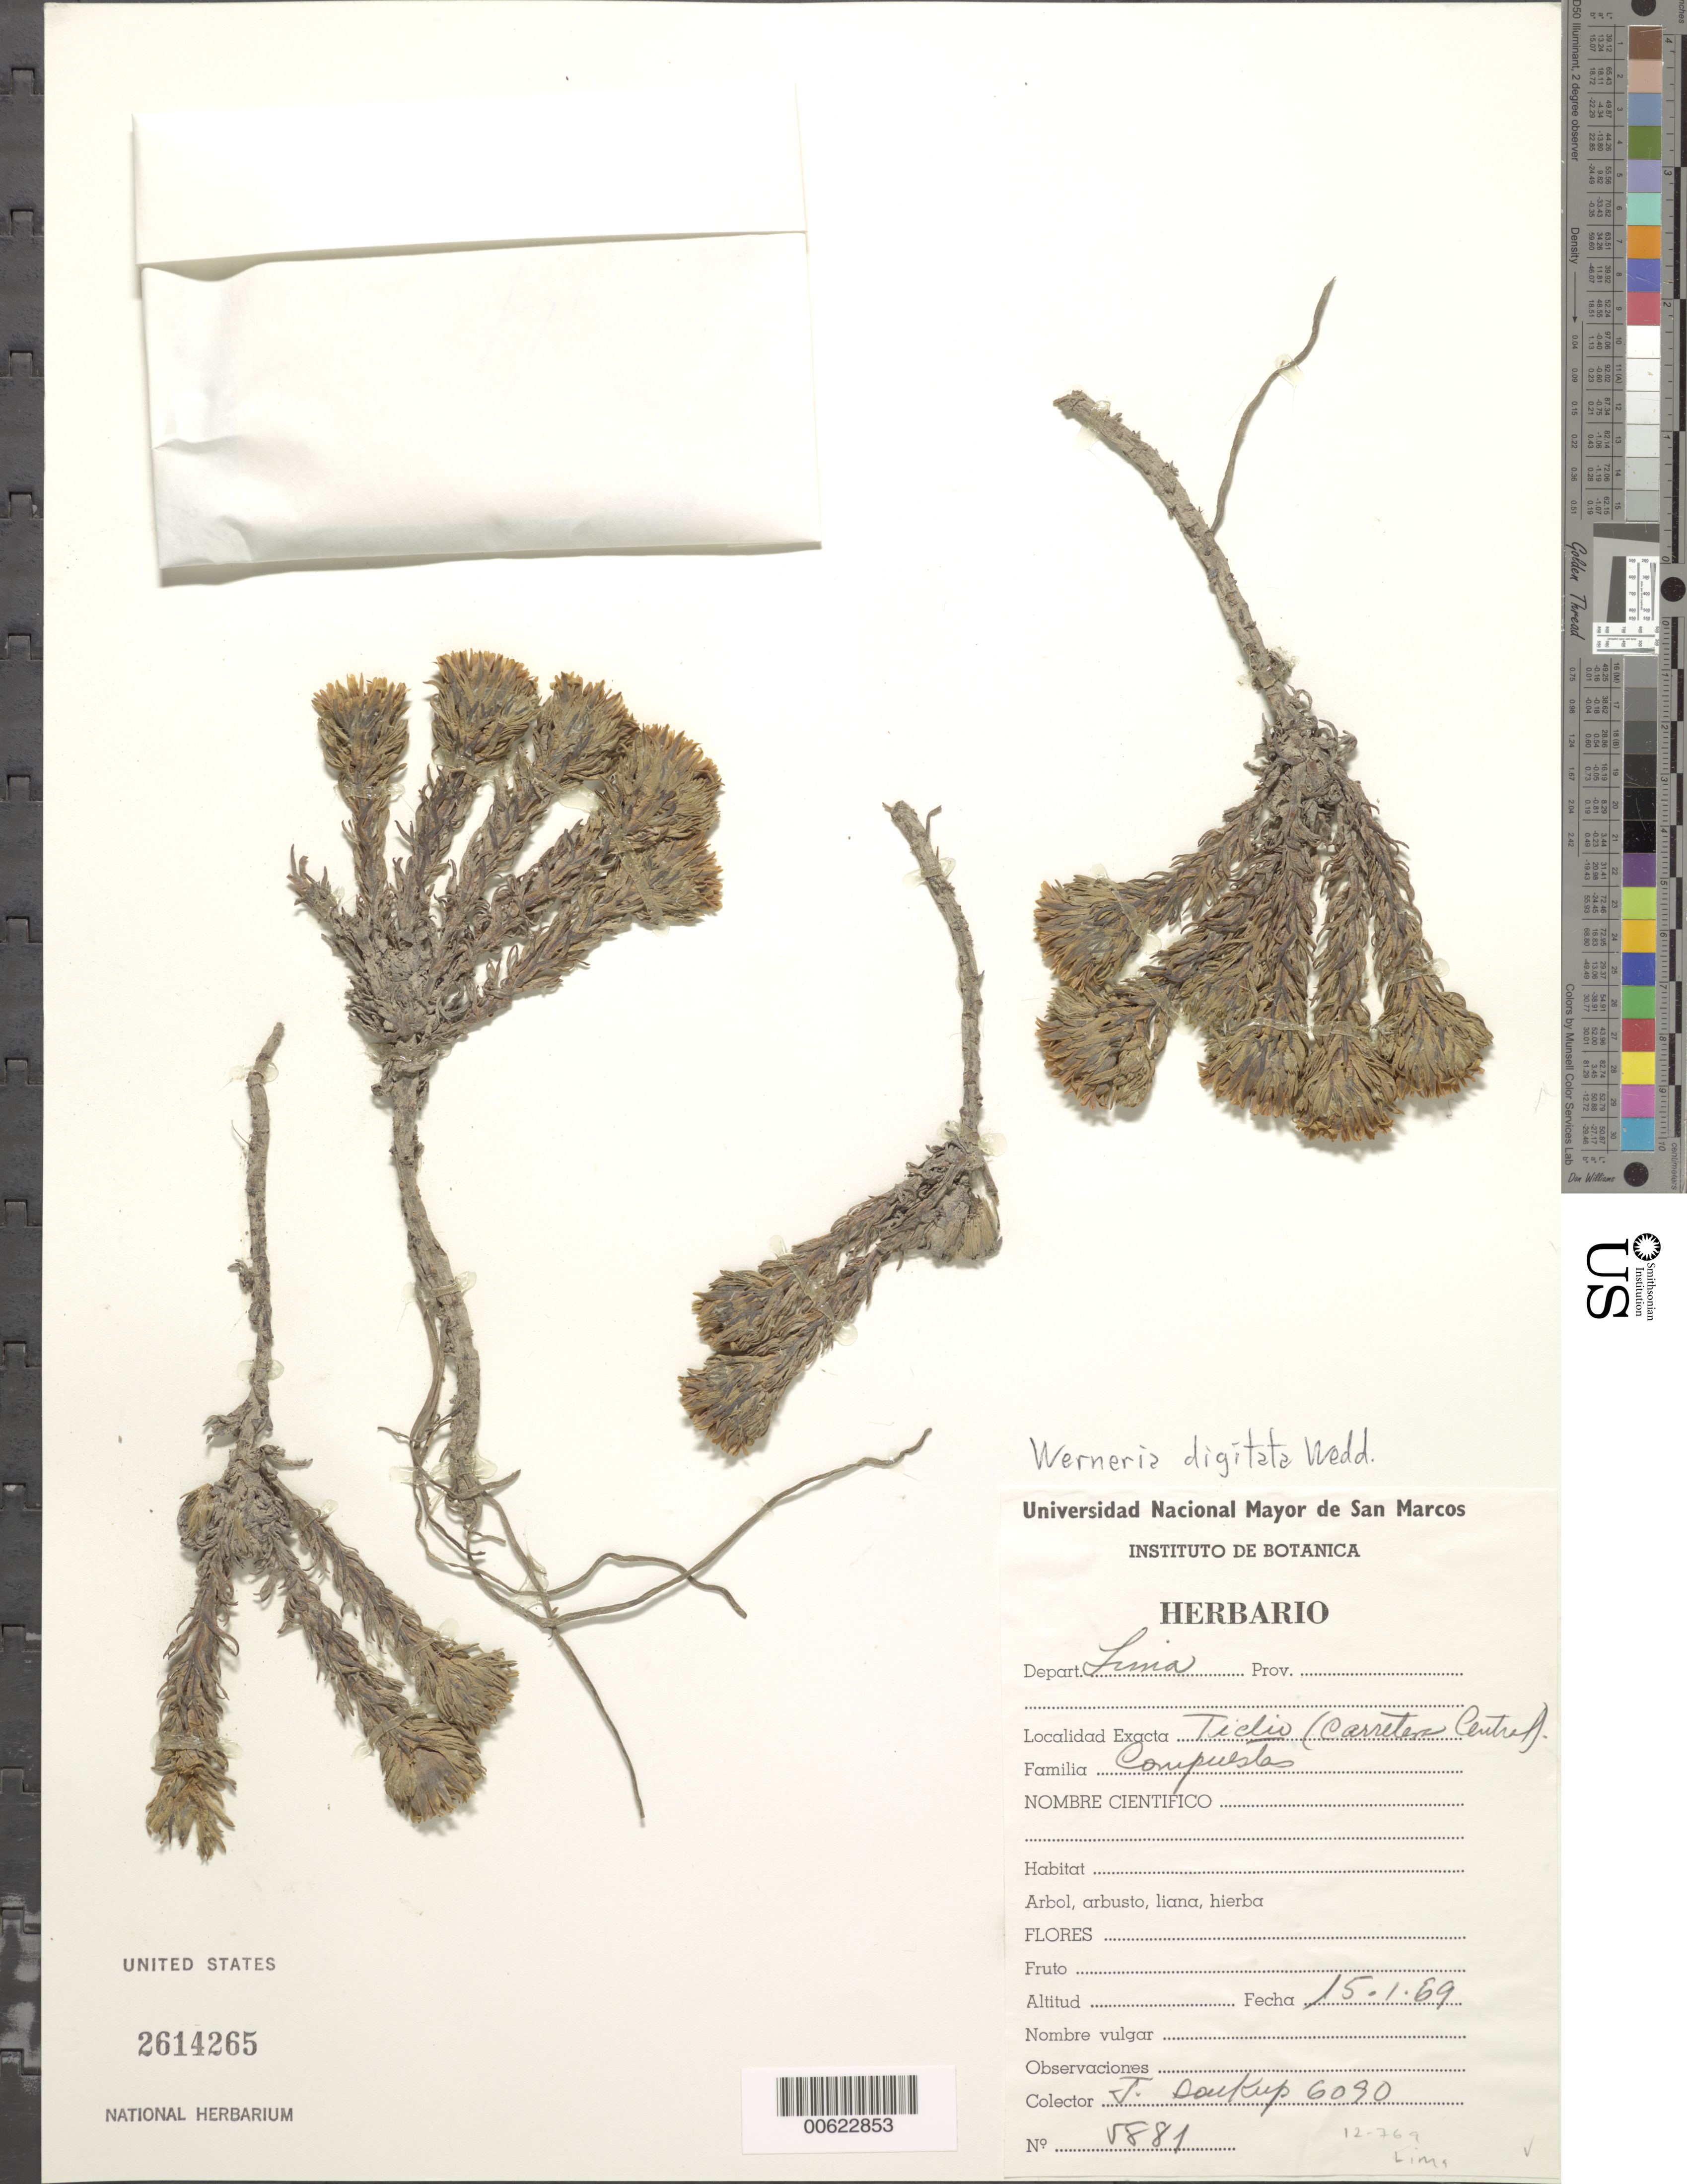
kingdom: Plantae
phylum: Tracheophyta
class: Magnoliopsida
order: Asterales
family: Asteraceae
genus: Xenophyllum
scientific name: Xenophyllum digitatum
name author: (Wedd.) V.A. Funk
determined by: Funk, Vicki A., (BOT), Smithsonian Institution - National Museum of Natural History (UNITED STATES)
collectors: J. Soukup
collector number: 6090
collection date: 1969-01-15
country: Peru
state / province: Lima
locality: Ticlio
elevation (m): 48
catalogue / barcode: US 2614265